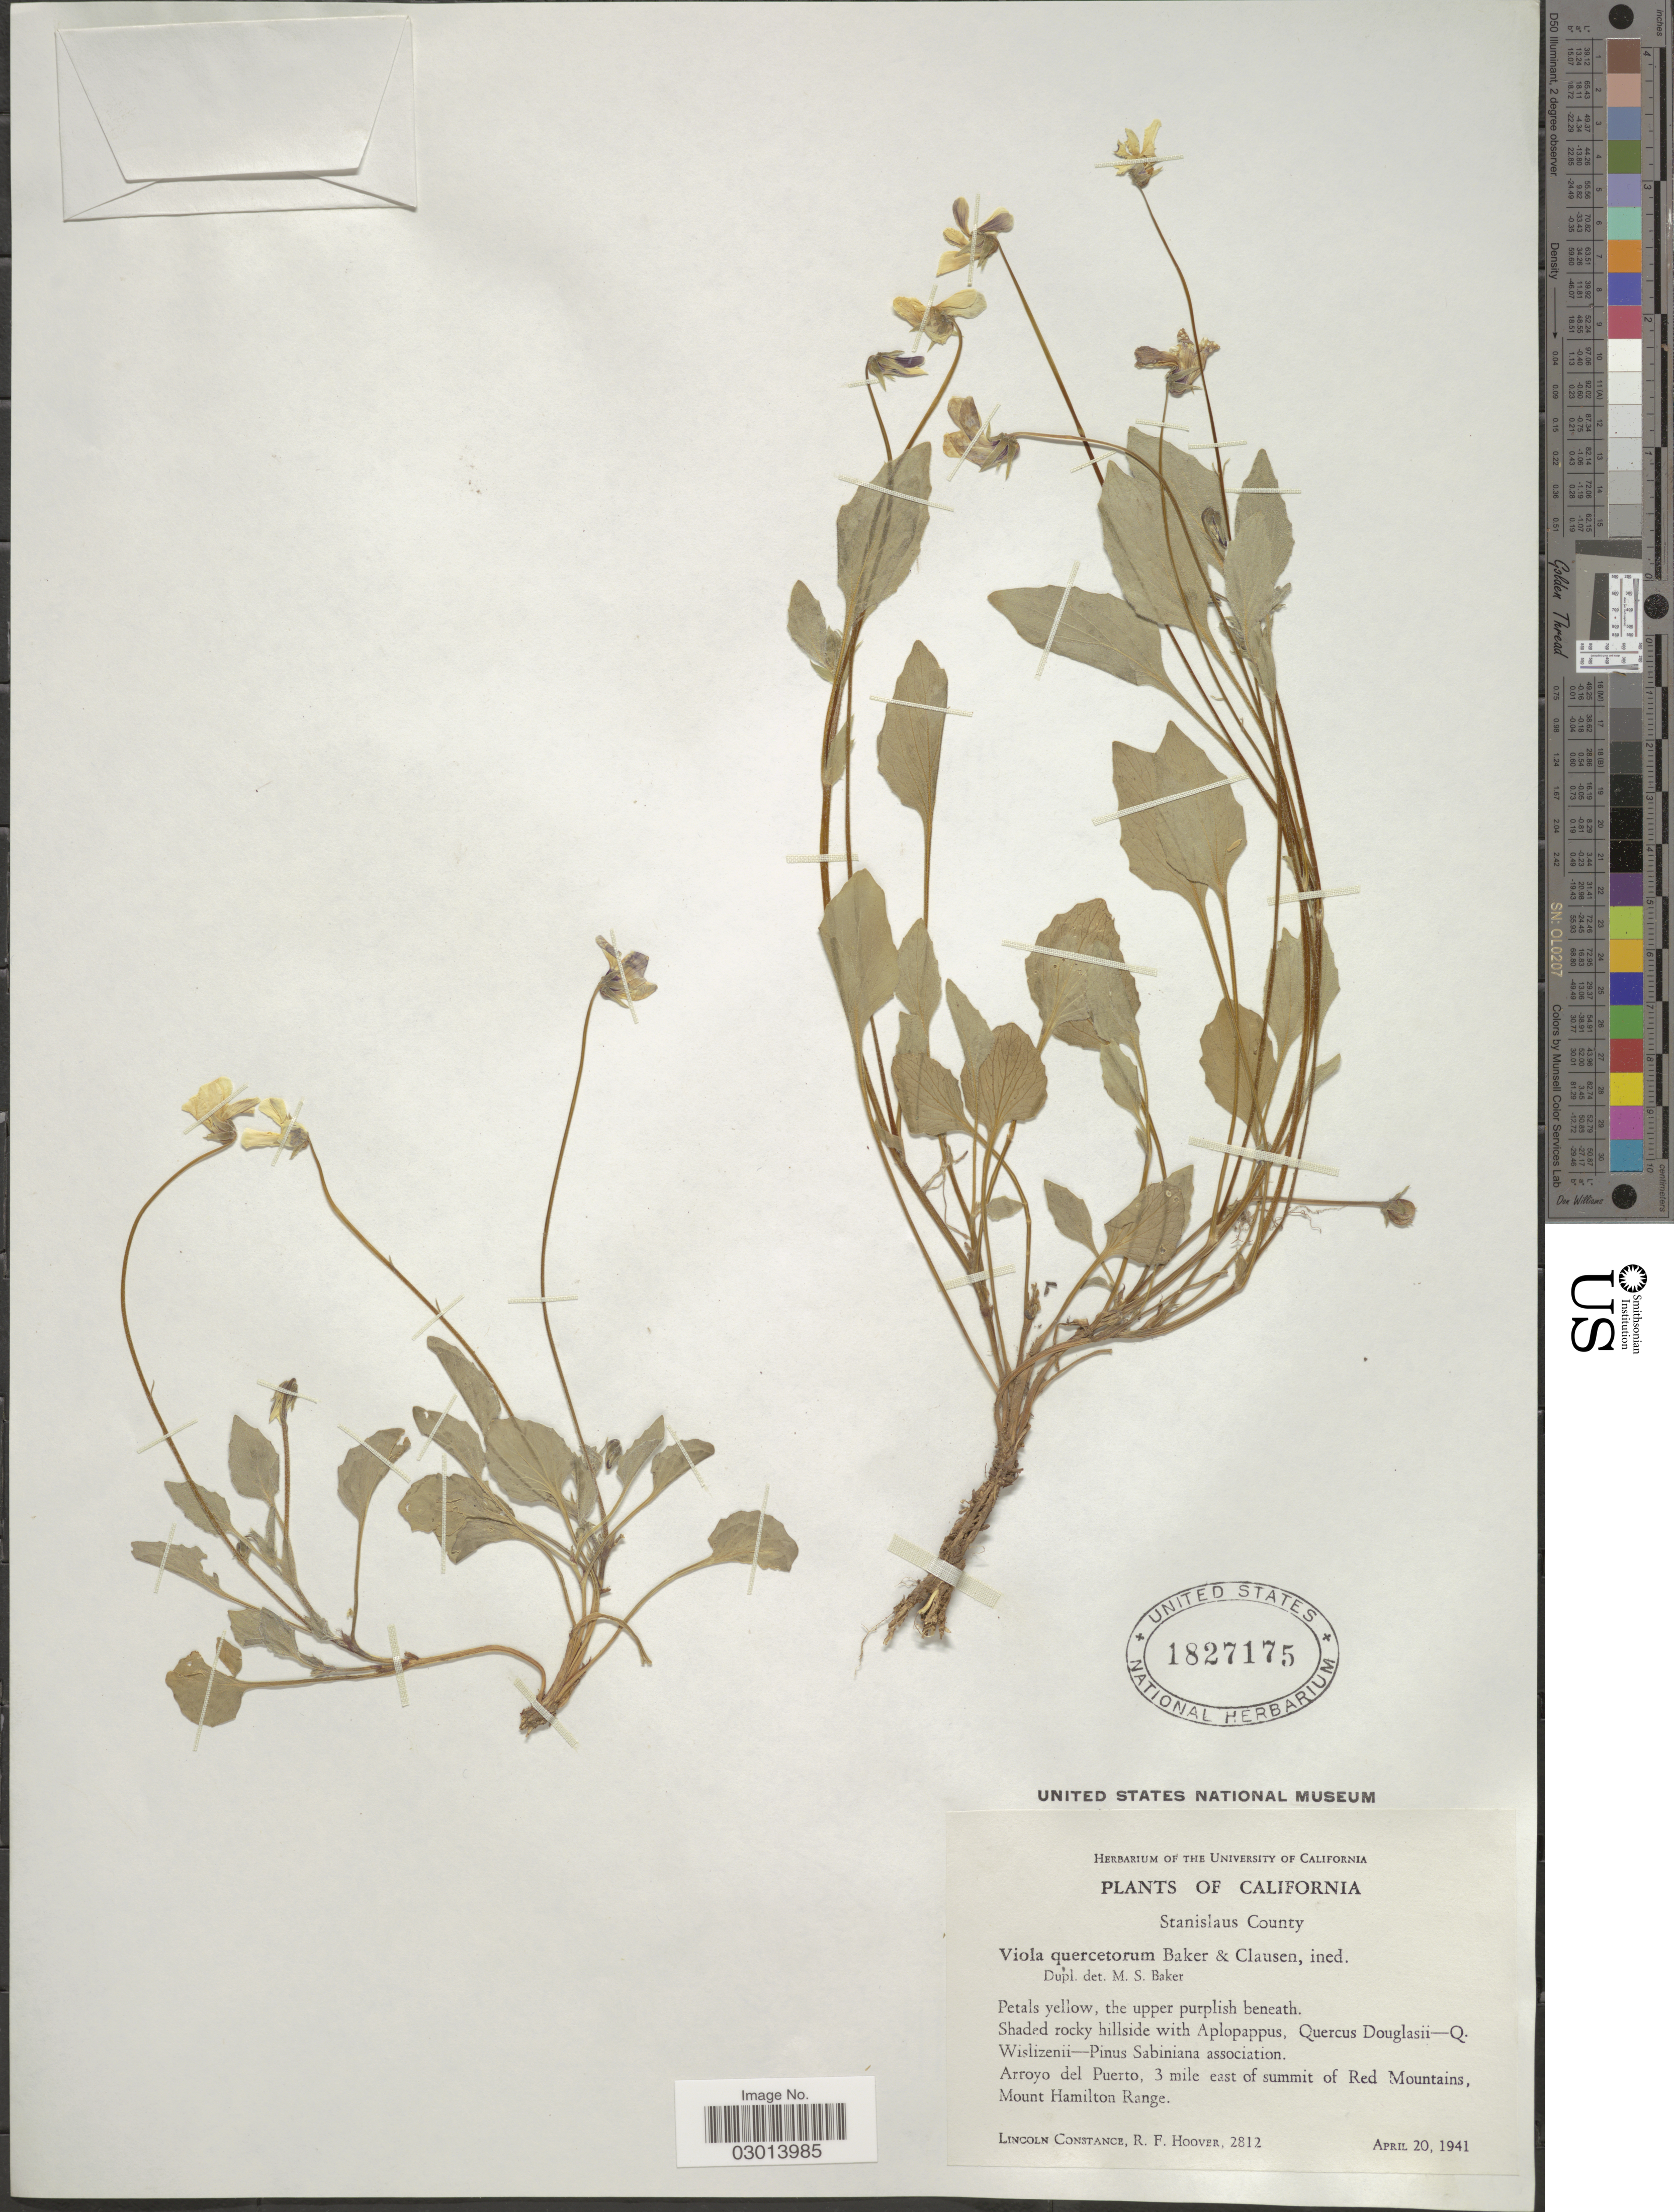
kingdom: Plantae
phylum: Tracheophyta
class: Magnoliopsida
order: Malpighiales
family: Violaceae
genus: Viola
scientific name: Viola quercetorum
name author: M.S. Baker & J.C. Clausen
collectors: L. Constance & R. F. Hoover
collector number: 2812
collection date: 1941-04-20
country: United States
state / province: California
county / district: Stanislaus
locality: Stanislaus County. Arroyo del Puerto, 3 mile east of summit of Red Mountains, Mount Hamilton Range.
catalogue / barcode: US 1827175